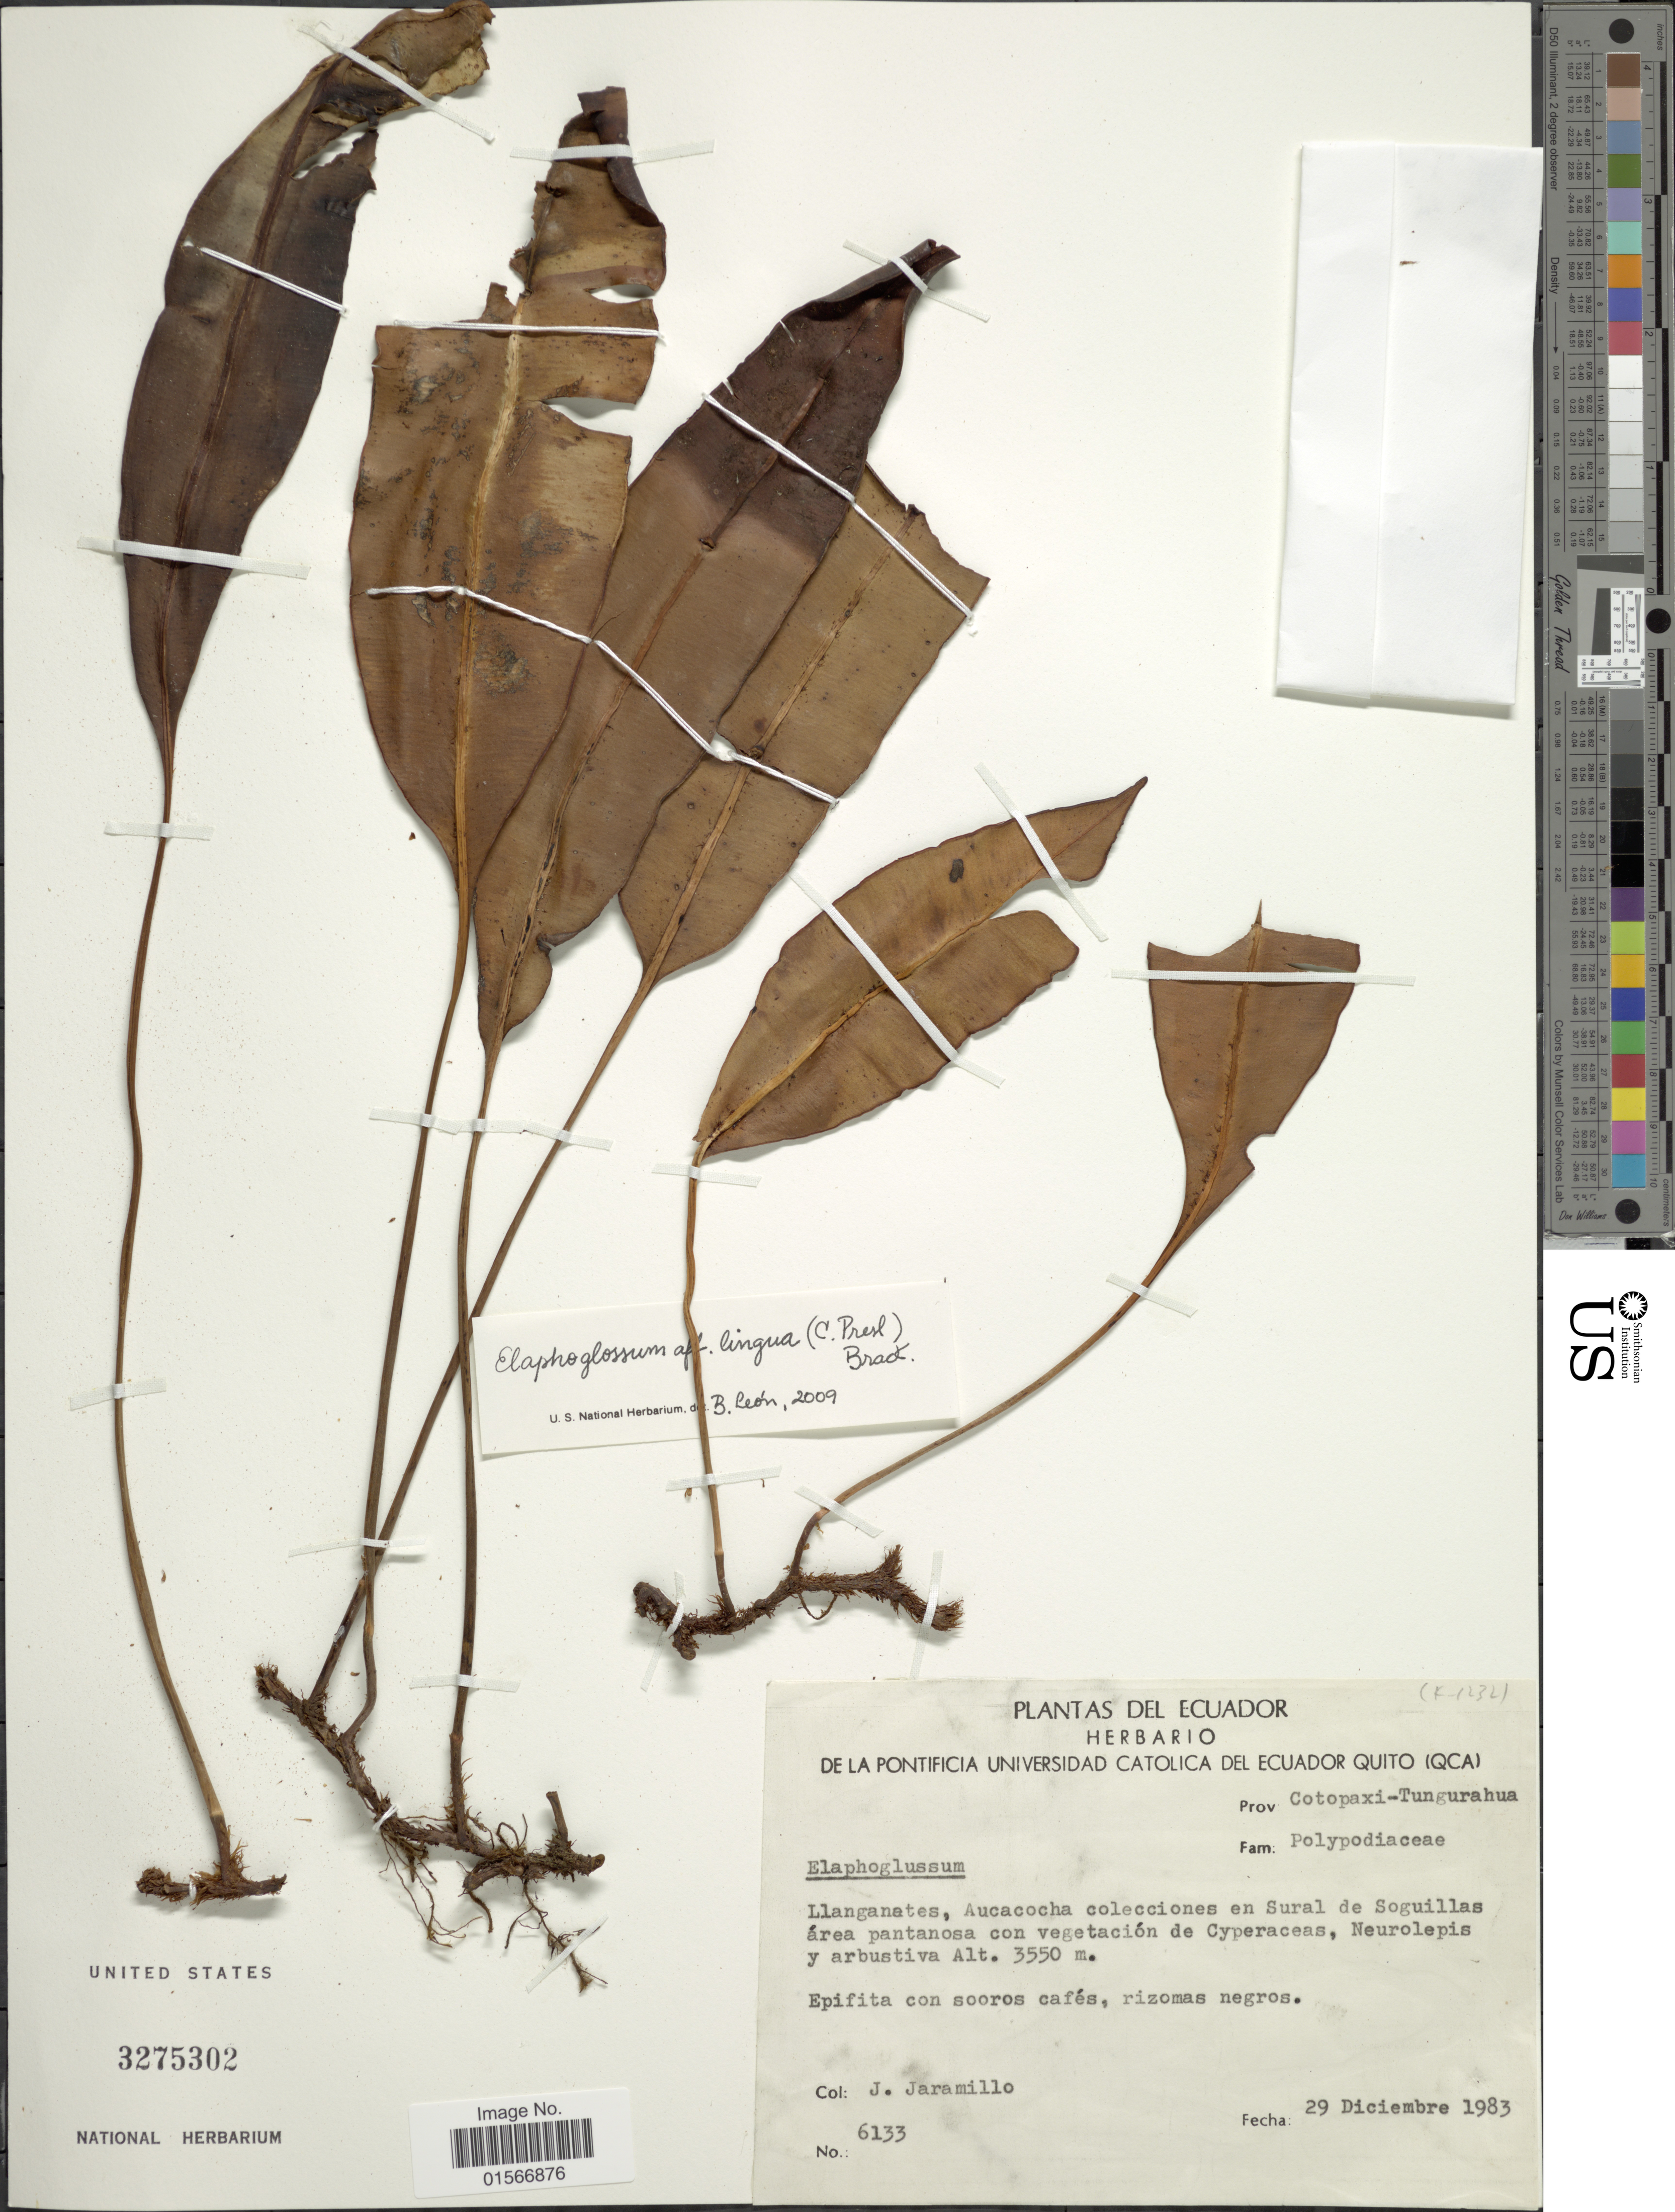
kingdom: Plantae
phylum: Tracheophyta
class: Polypodiopsida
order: Polypodiales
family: Dryopteridaceae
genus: Elaphoglossum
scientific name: Elaphoglossum lingua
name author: (C. Presl) Brack.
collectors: J. Jaramillo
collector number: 6133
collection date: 1983-12-29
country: Ecuador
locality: Prov. Cotopaxi-Tungurahua, Llanganates, Aucacocha colecciones en Sural de Soquillas área pantanosa con vegetación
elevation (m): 3550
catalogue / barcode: US 3275302